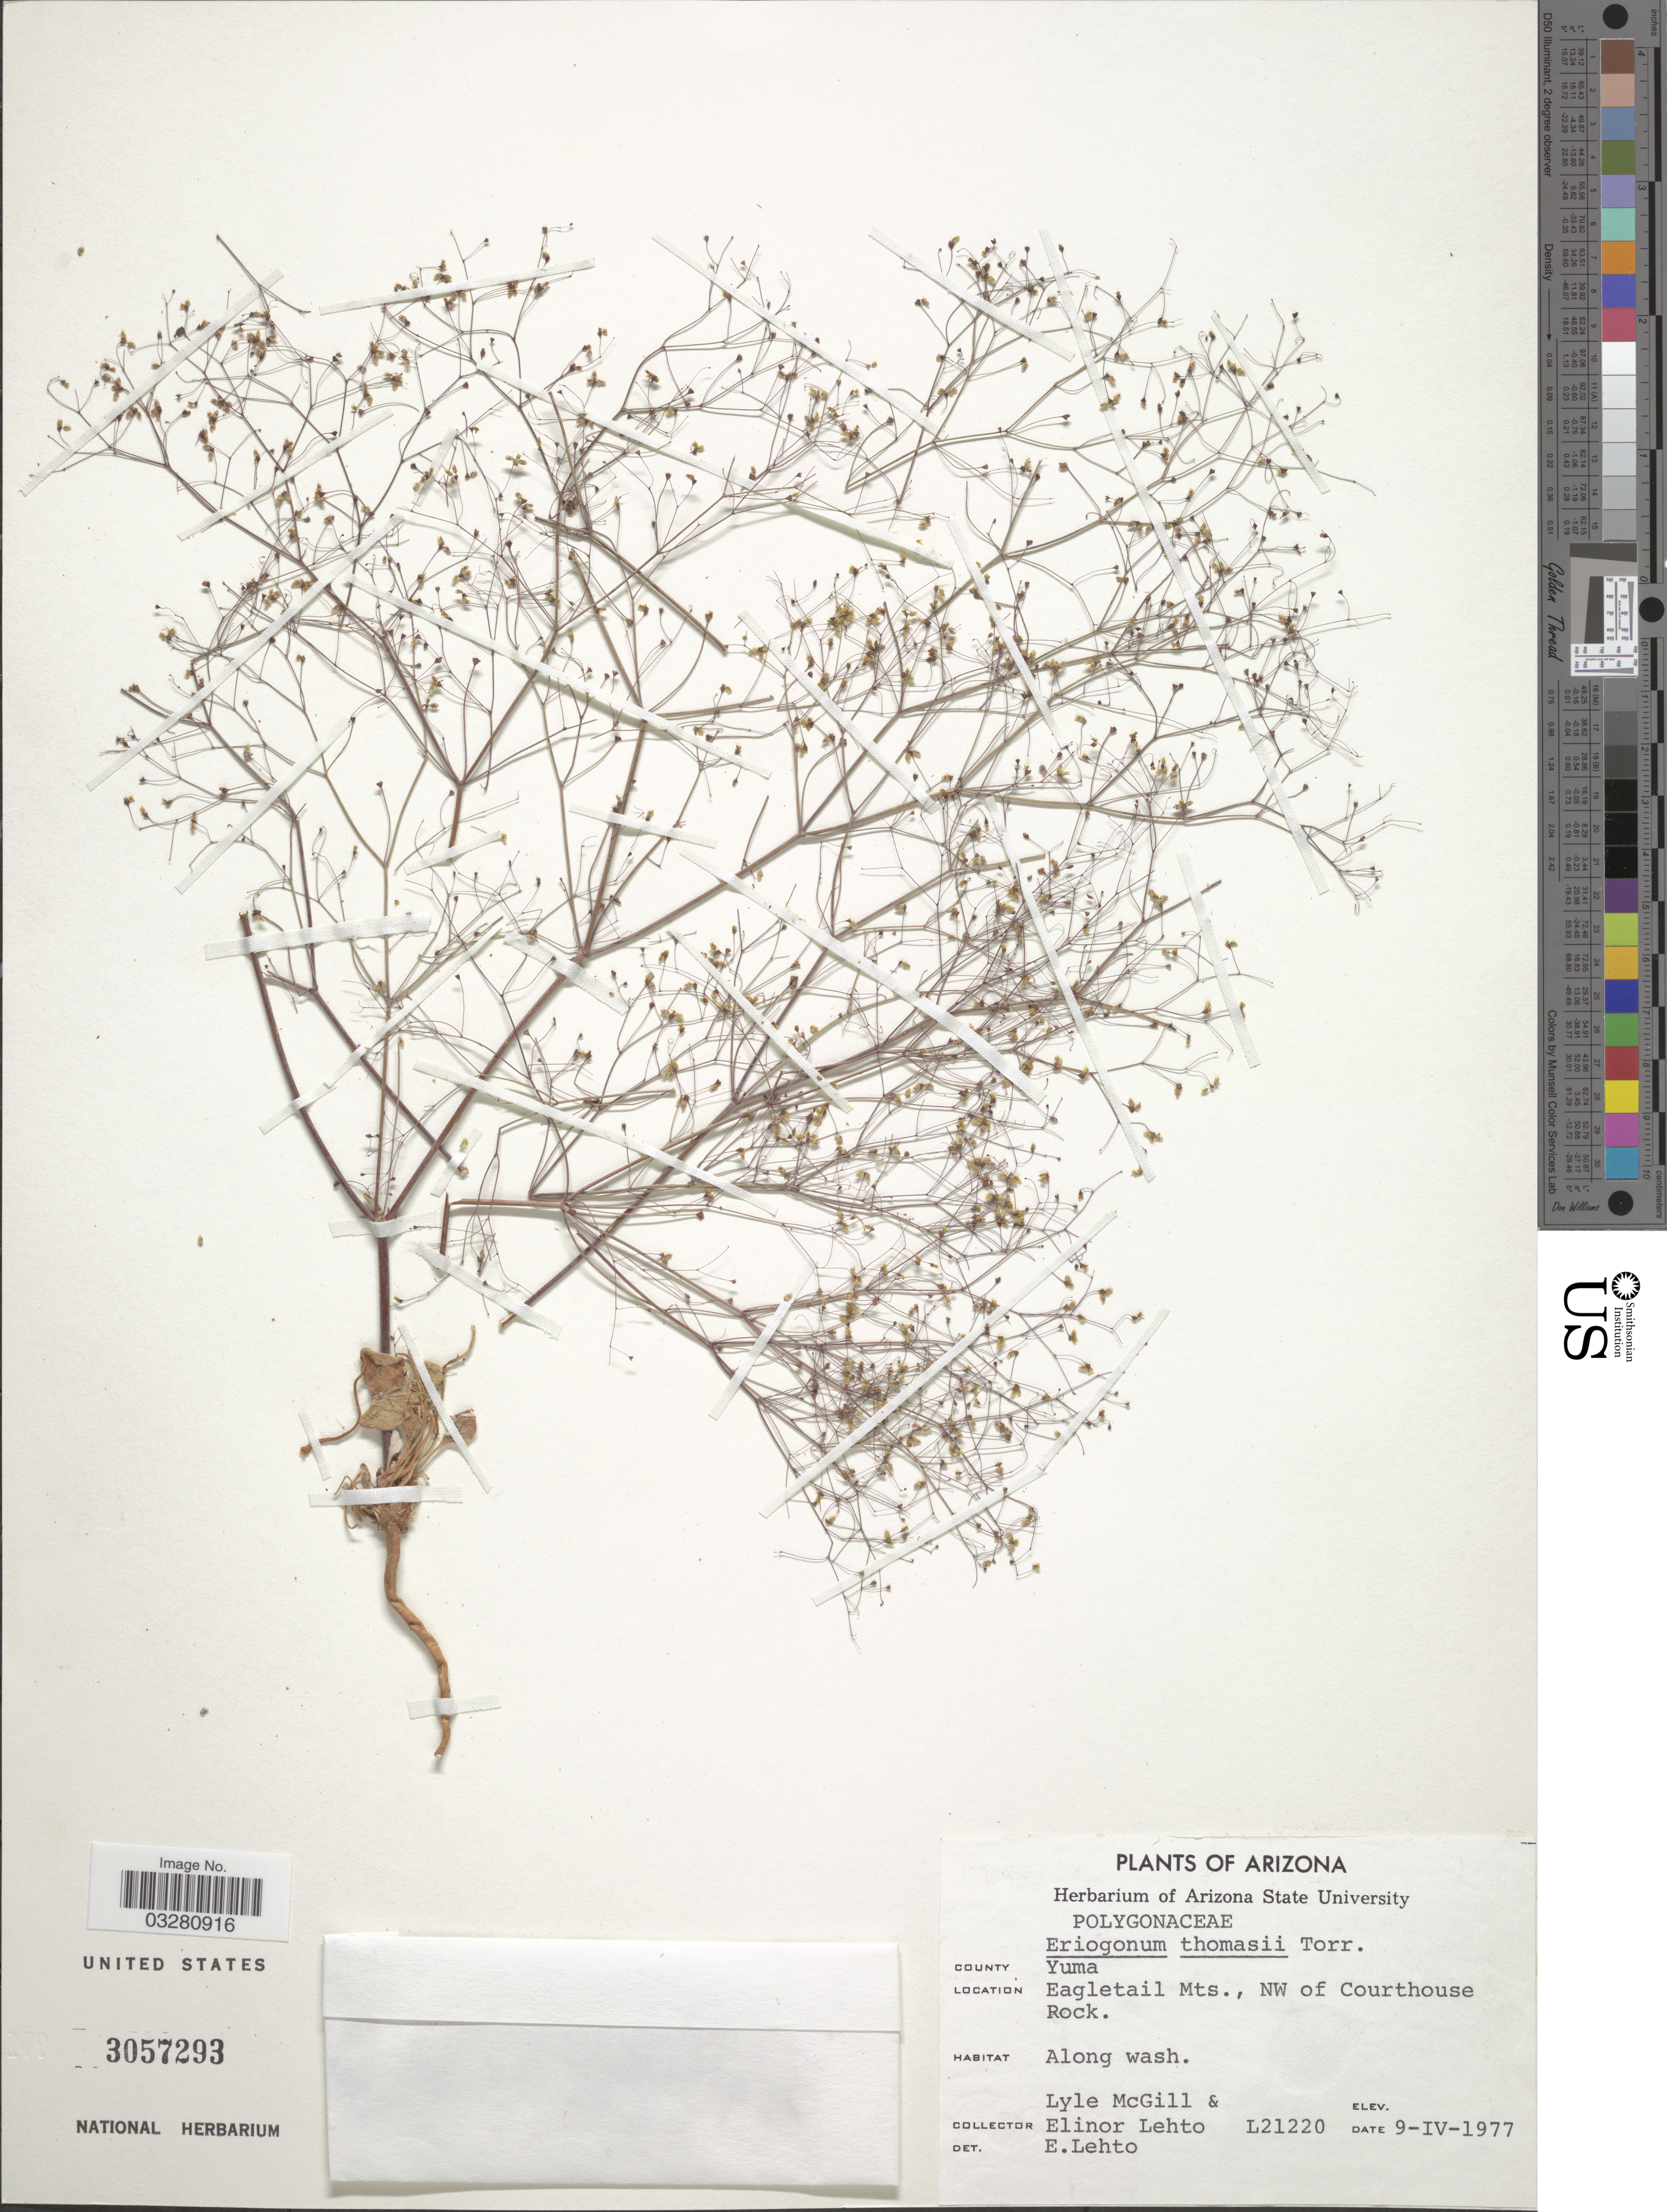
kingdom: Plantae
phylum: Tracheophyta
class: Magnoliopsida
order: Caryophyllales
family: Polygonaceae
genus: Eriogonum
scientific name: Eriogonum thomasii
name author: Torr.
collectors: L. McGill & E. Lehto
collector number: L21220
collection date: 1977-04-09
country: United States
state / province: Arizona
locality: County Yuma. Eagletail Mts., NW of Courthouse Rock.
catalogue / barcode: US 3057293